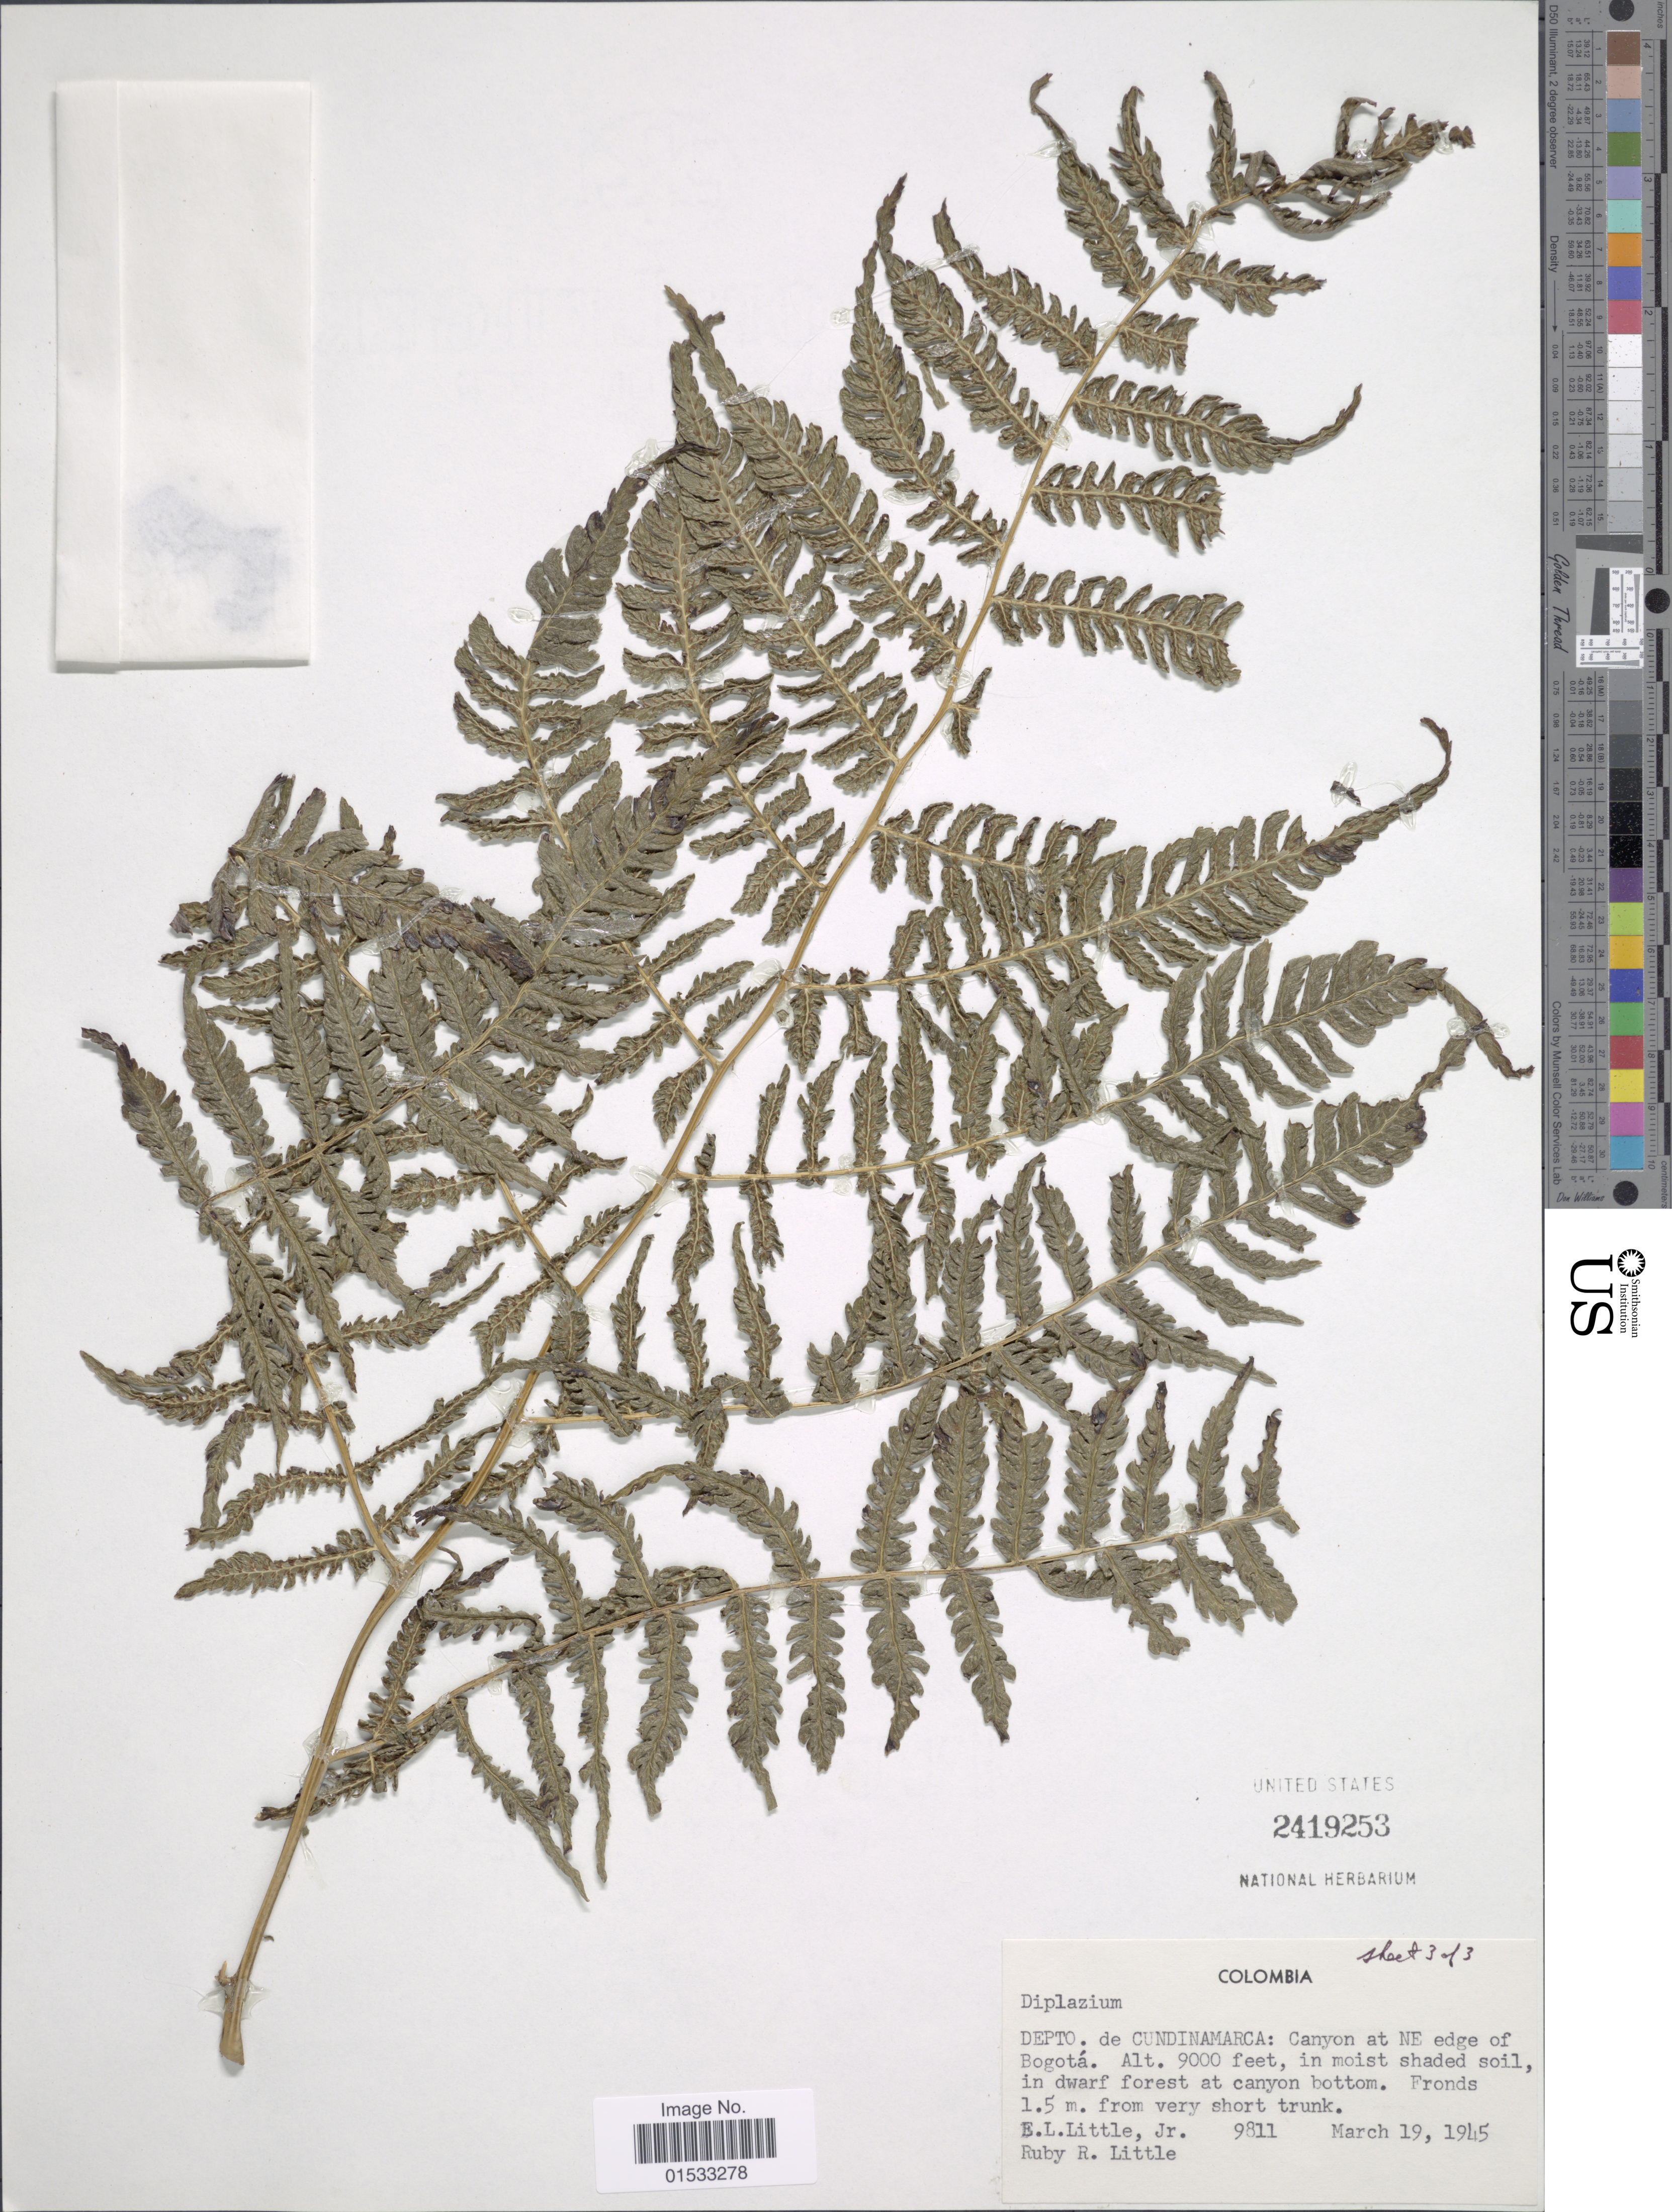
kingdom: Plantae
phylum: Tracheophyta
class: Polypodiopsida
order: Polypodiales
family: Athyriaceae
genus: Diplazium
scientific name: Diplazium sp.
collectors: E. L. Little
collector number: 9811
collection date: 1945-03-19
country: Colombia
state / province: Cundinamarca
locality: Canyon at NE edge of Bogotá.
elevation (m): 2743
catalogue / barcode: US 2419253